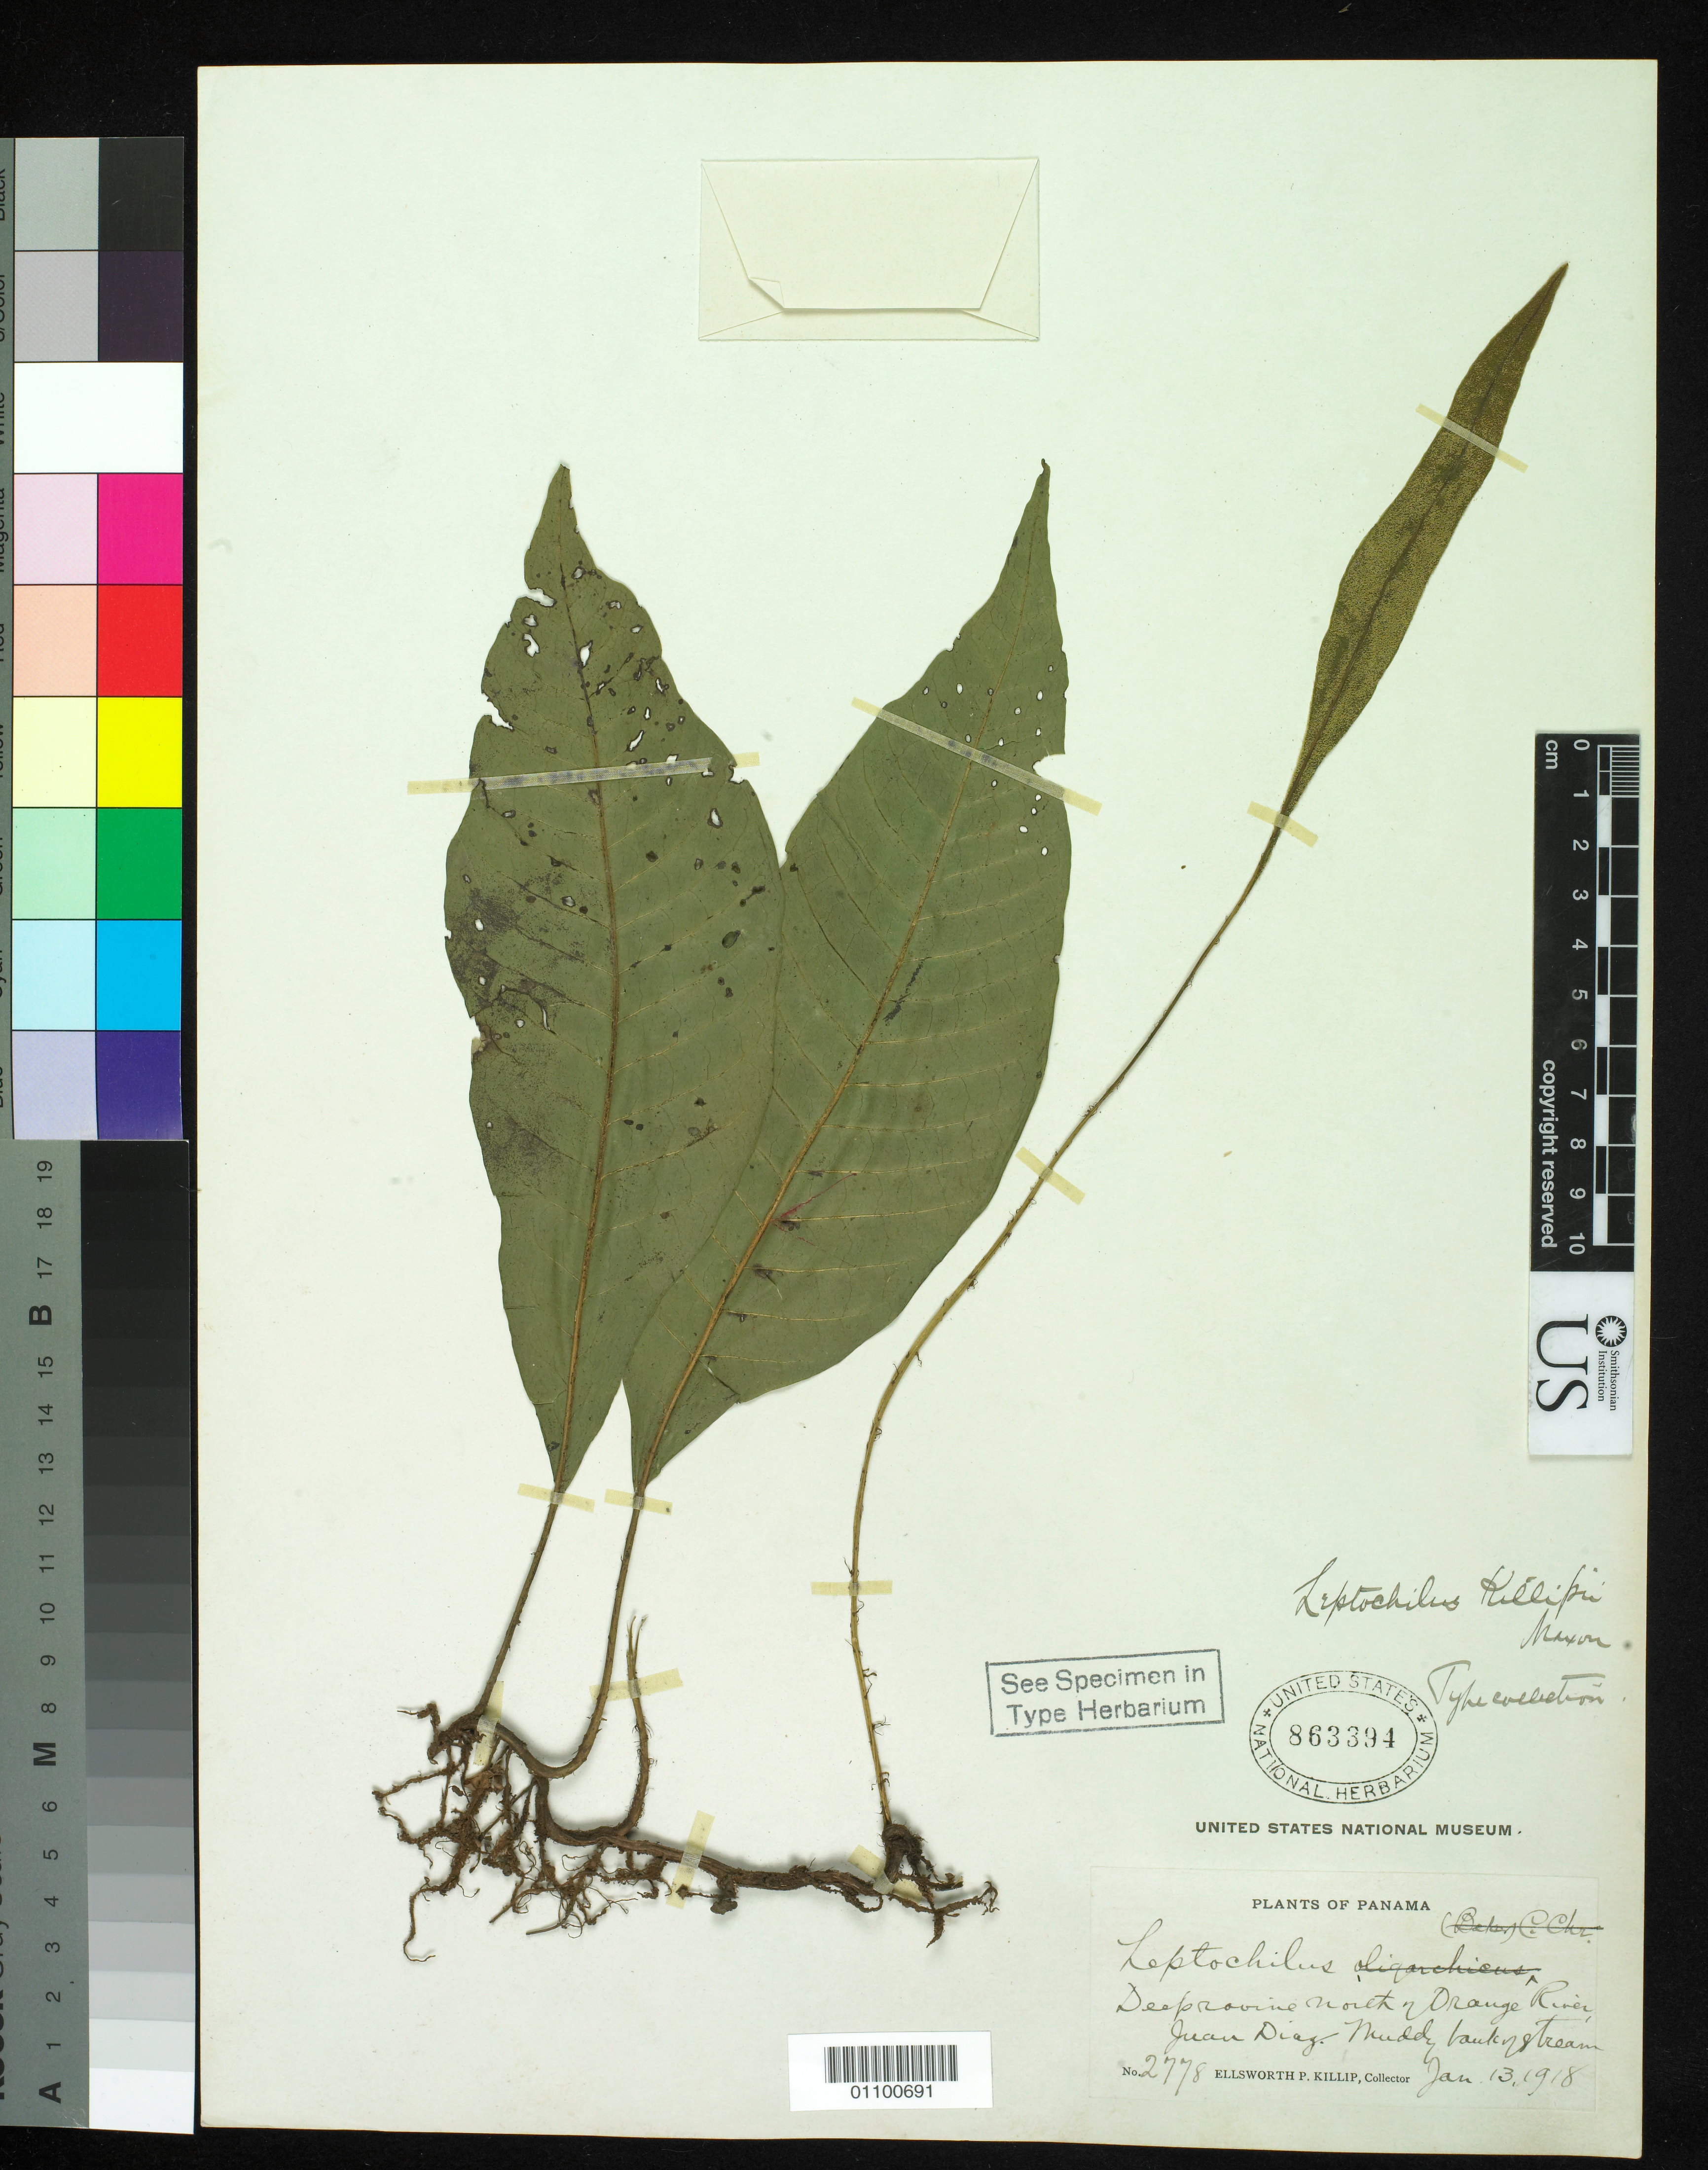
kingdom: Plantae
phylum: Tracheophyta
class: Polypodiopsida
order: Polypodiales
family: Polypodiaceae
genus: Leptochilus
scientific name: Leptochilus killipii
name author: Maxon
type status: Isotype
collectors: E. P. Killip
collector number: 2778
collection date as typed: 13 Jan 1918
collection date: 1918-01-13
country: Panama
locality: Near Juan Diaz River.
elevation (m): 75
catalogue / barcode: US 863394